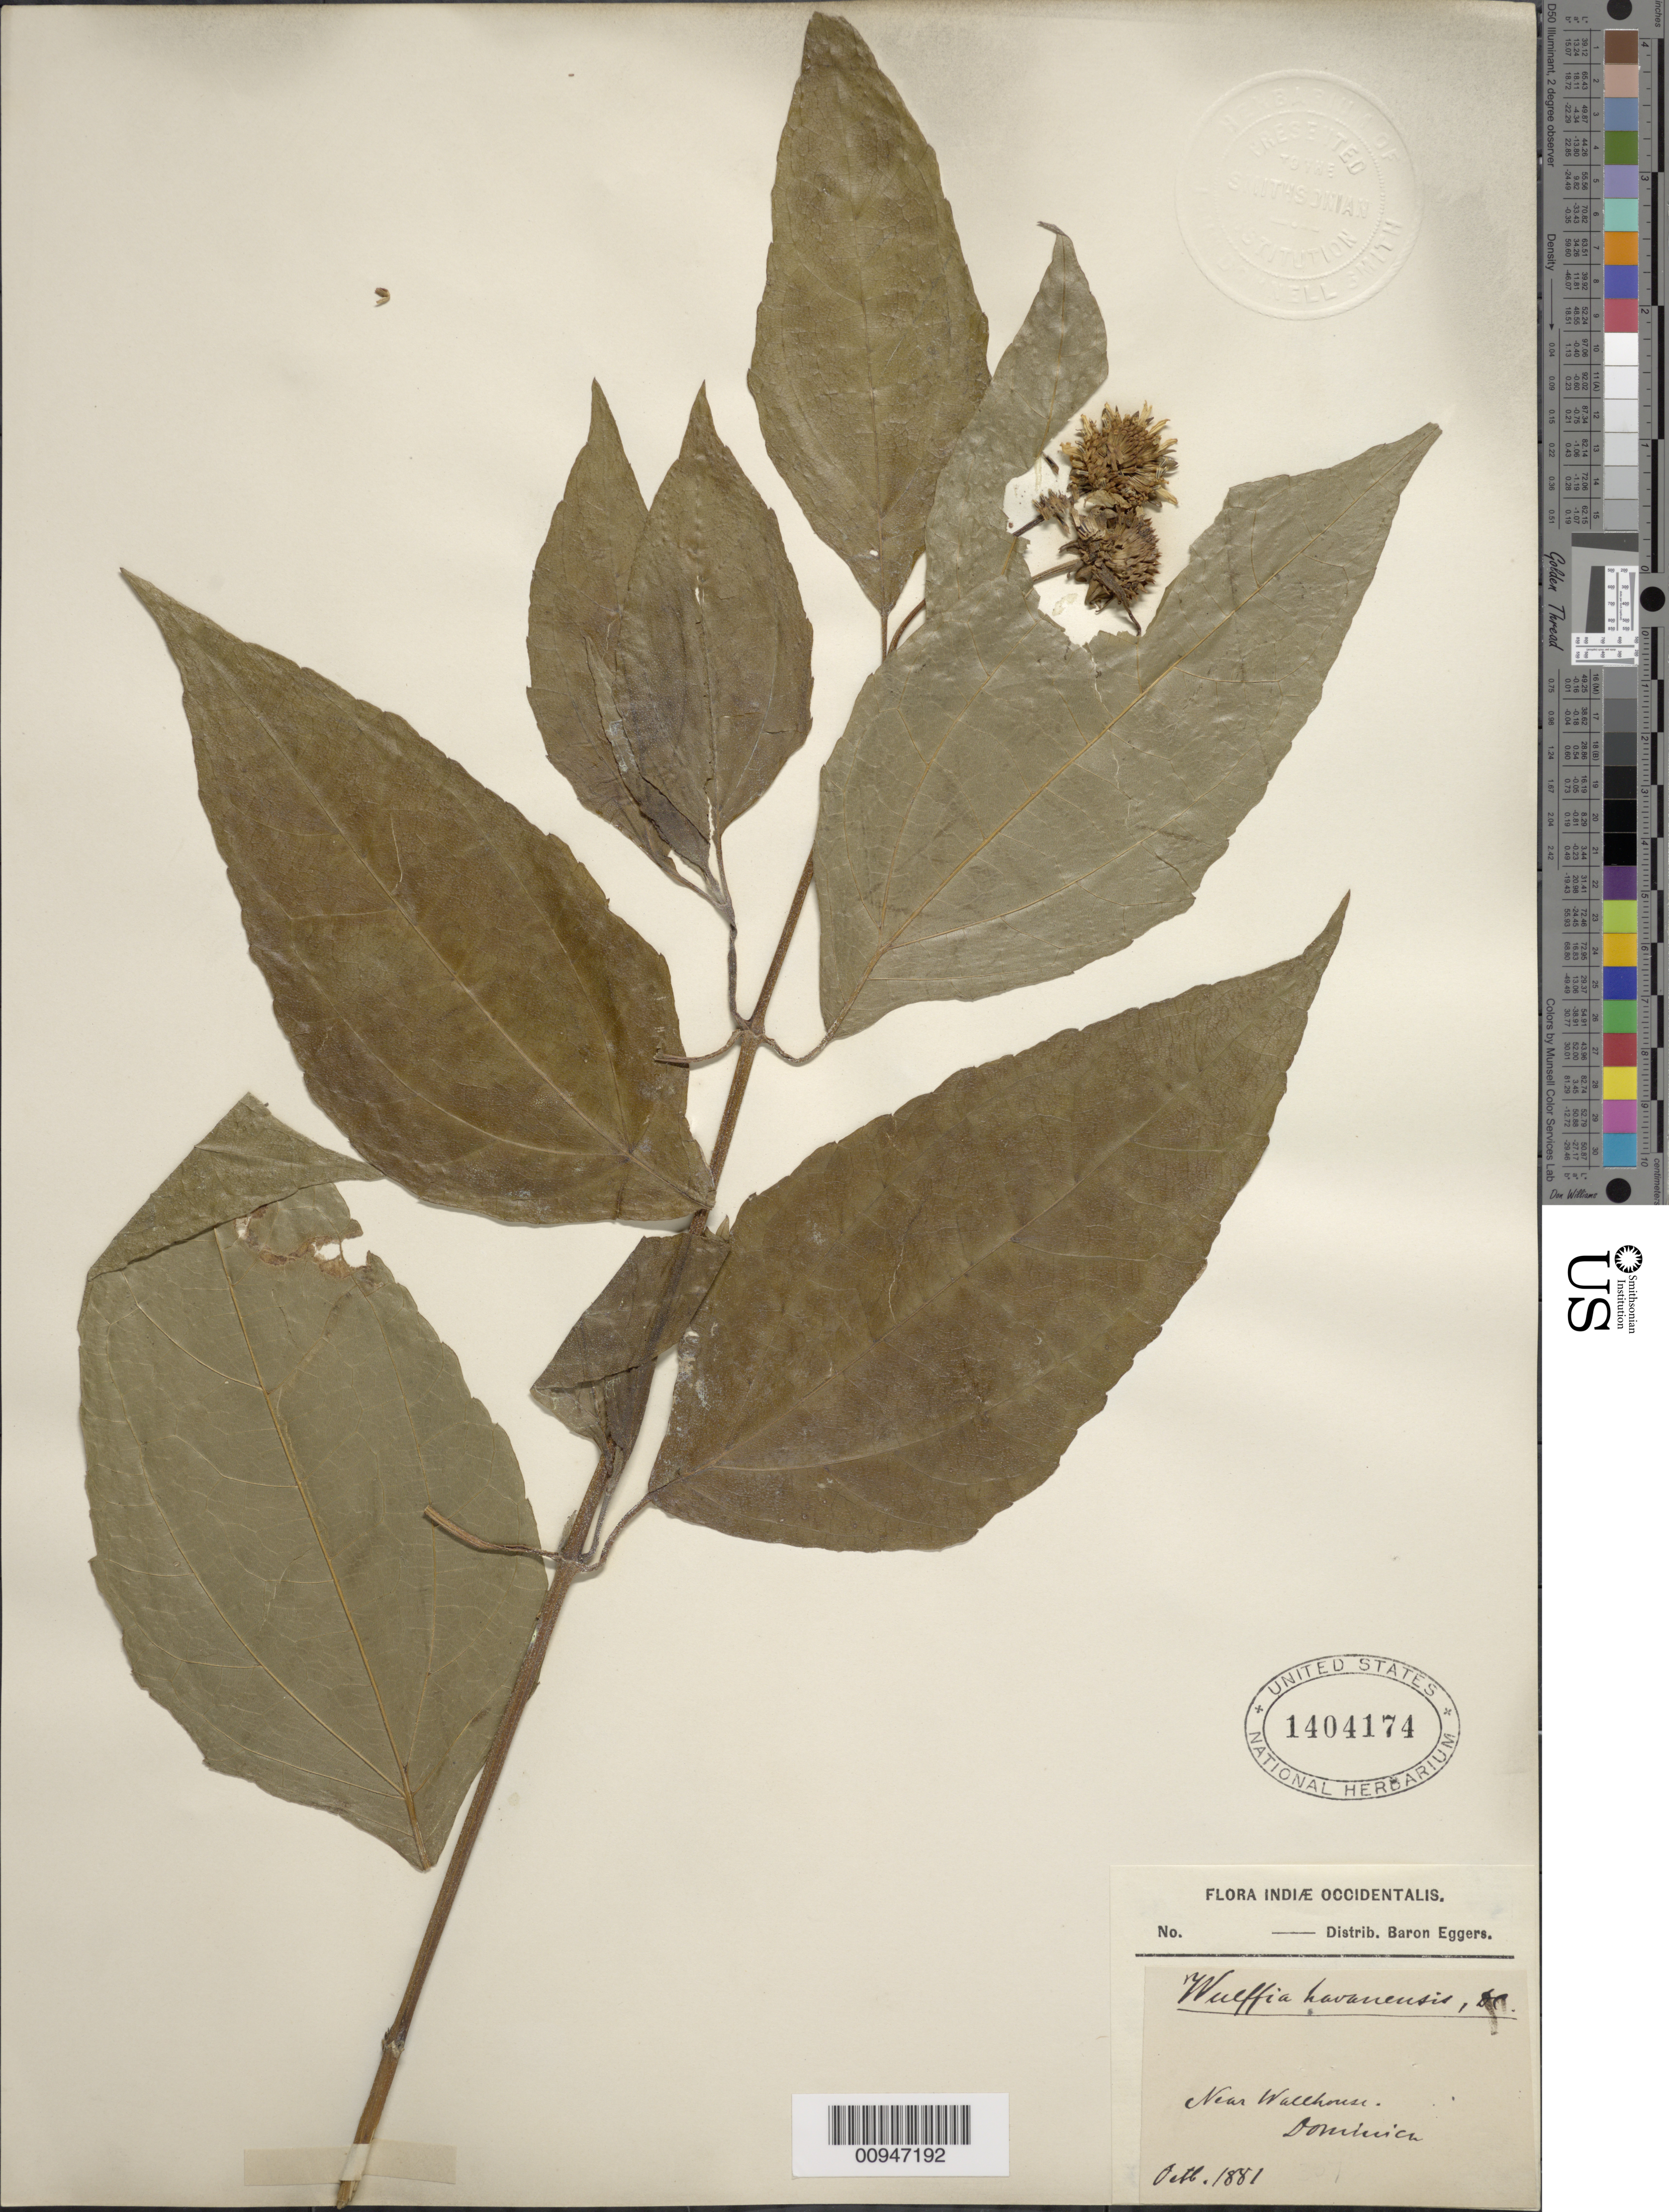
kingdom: Plantae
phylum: Tracheophyta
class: Magnoliopsida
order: Asterales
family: Asteraceae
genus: Wulffia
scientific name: Wulffia havanensis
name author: DC.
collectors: H. F. A. von Eggers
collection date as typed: Oct 1881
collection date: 1881-10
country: Dominica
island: Dominica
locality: Near Wallhouse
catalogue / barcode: US 1404174